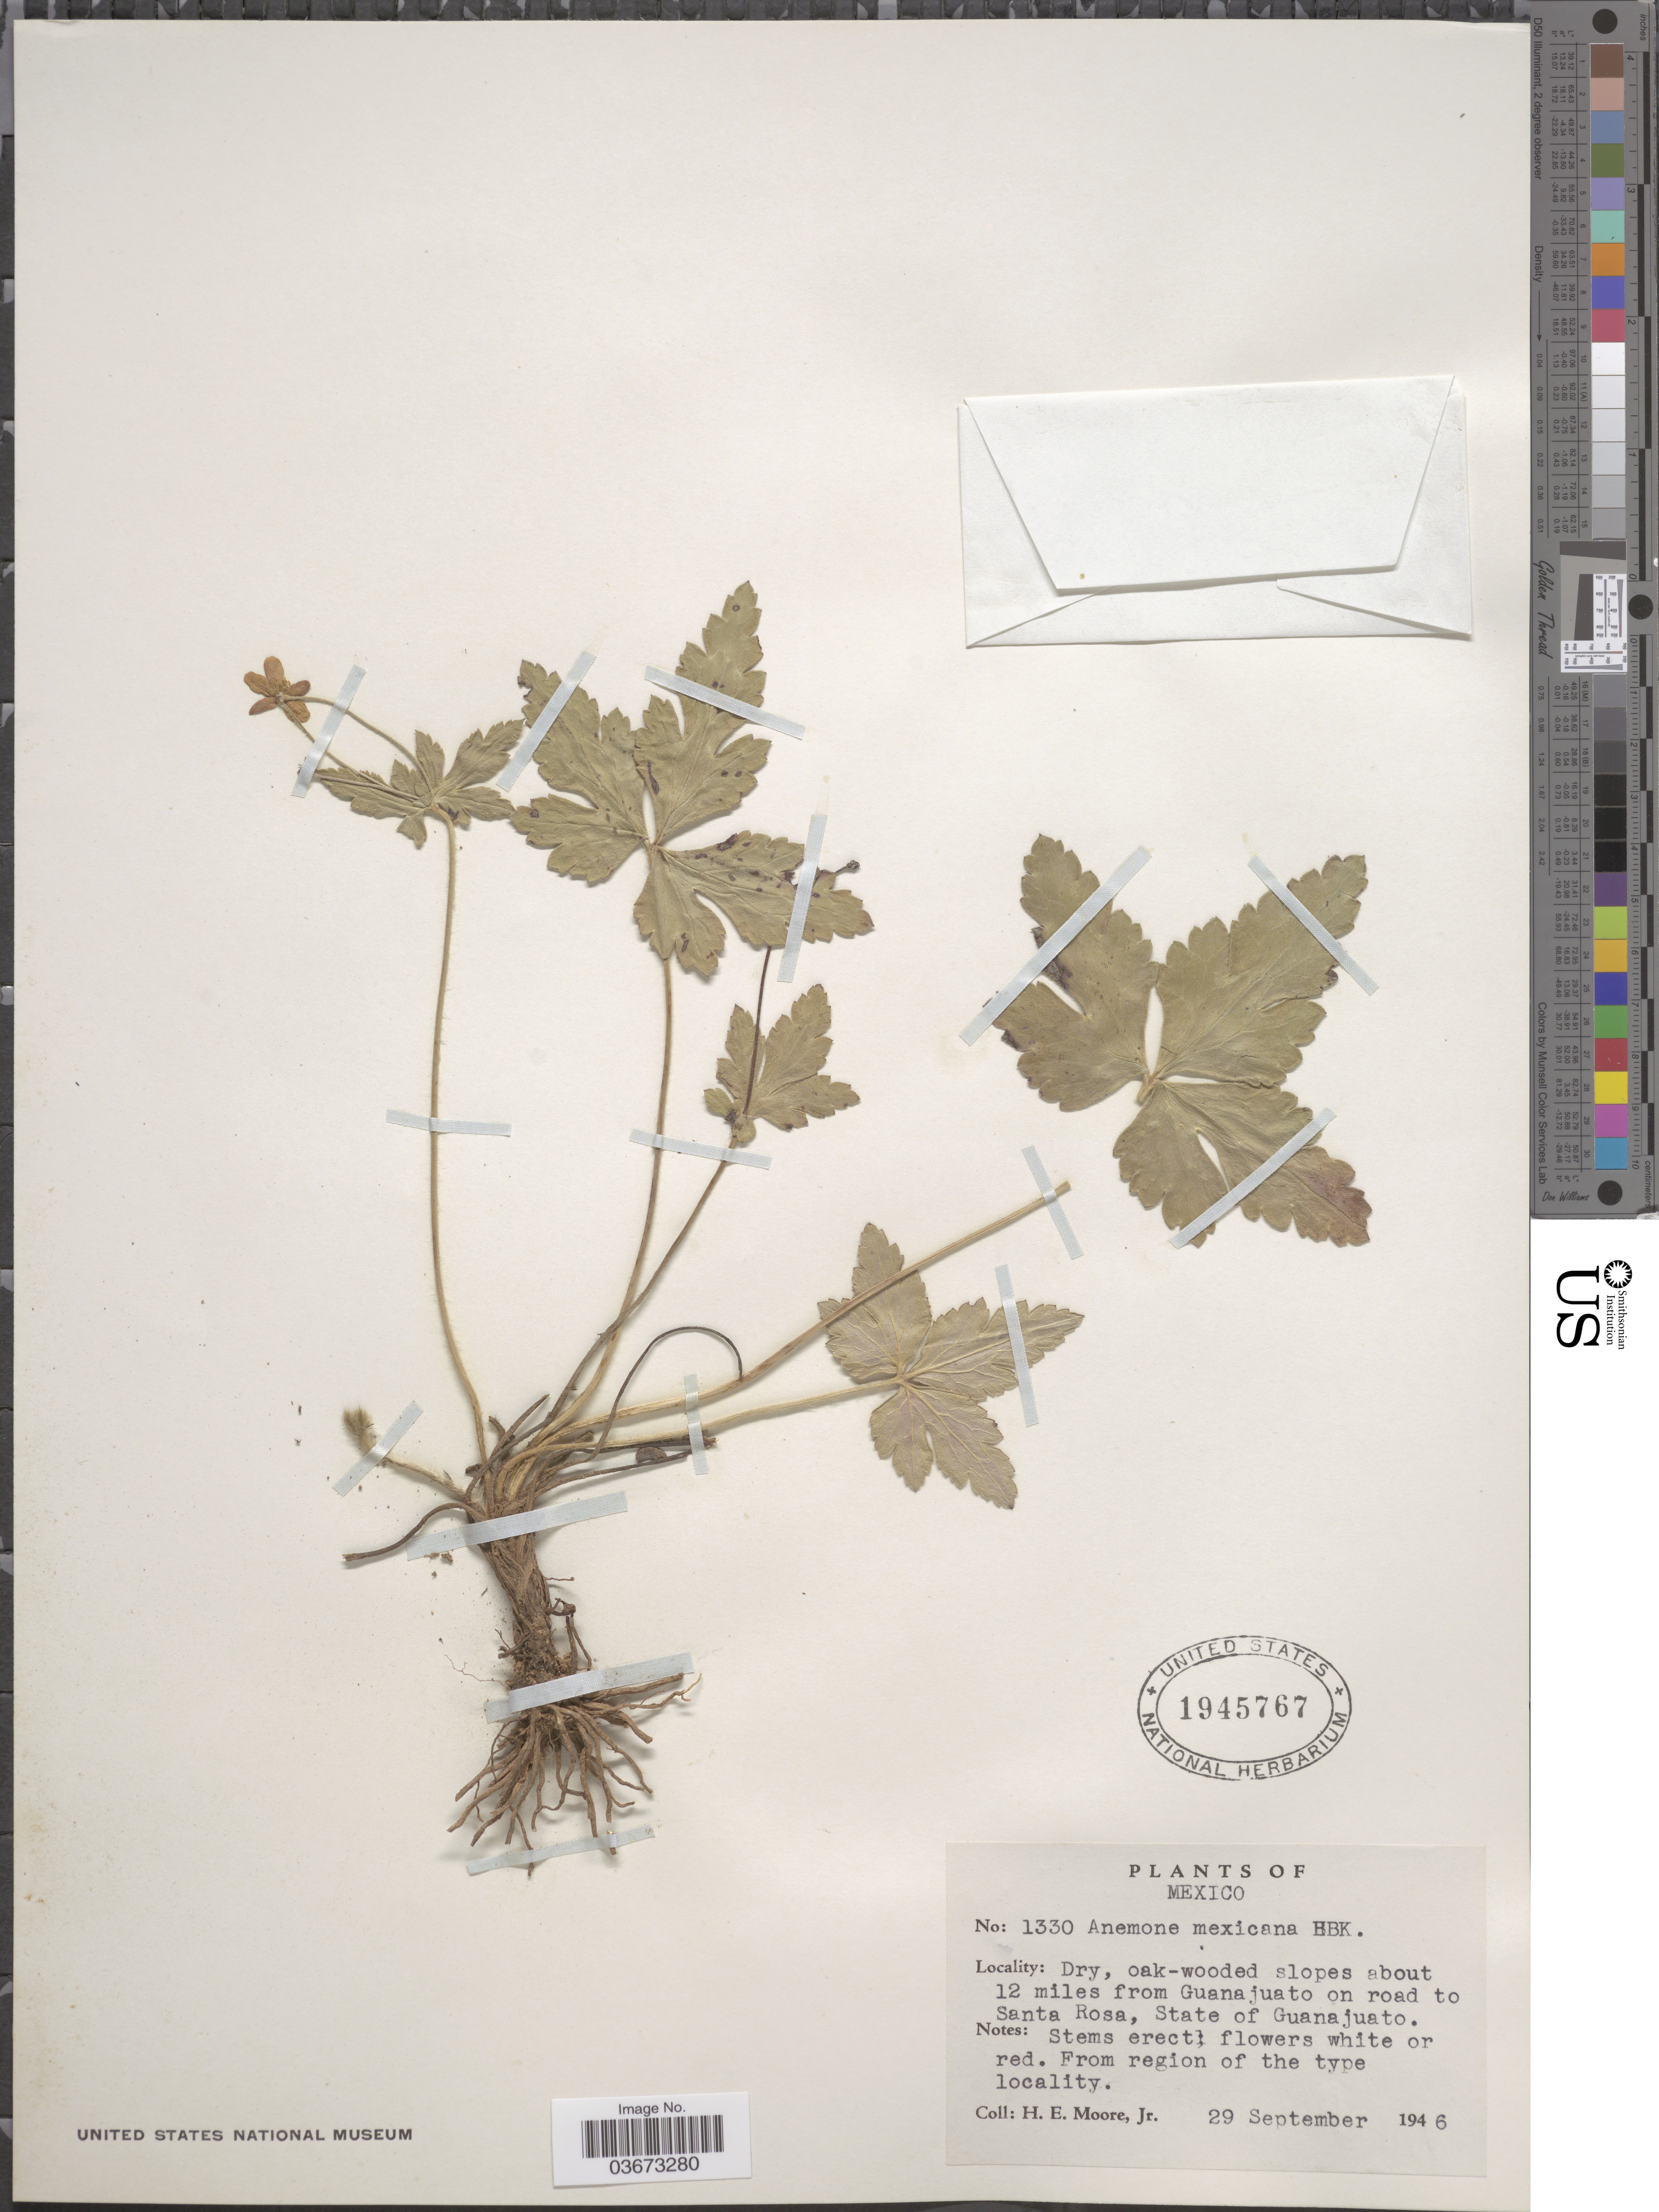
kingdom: Plantae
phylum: Tracheophyta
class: Magnoliopsida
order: Ranunculales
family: Ranunculaceae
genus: Anemone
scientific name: Anemone mexicana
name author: Kunth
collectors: H. Moore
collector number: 1330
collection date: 1946-09-29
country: Mexico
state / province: Guanajuato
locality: Slopes about 12 miles from Guanajuato on road to Santa Rosa.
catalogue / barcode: US 194576